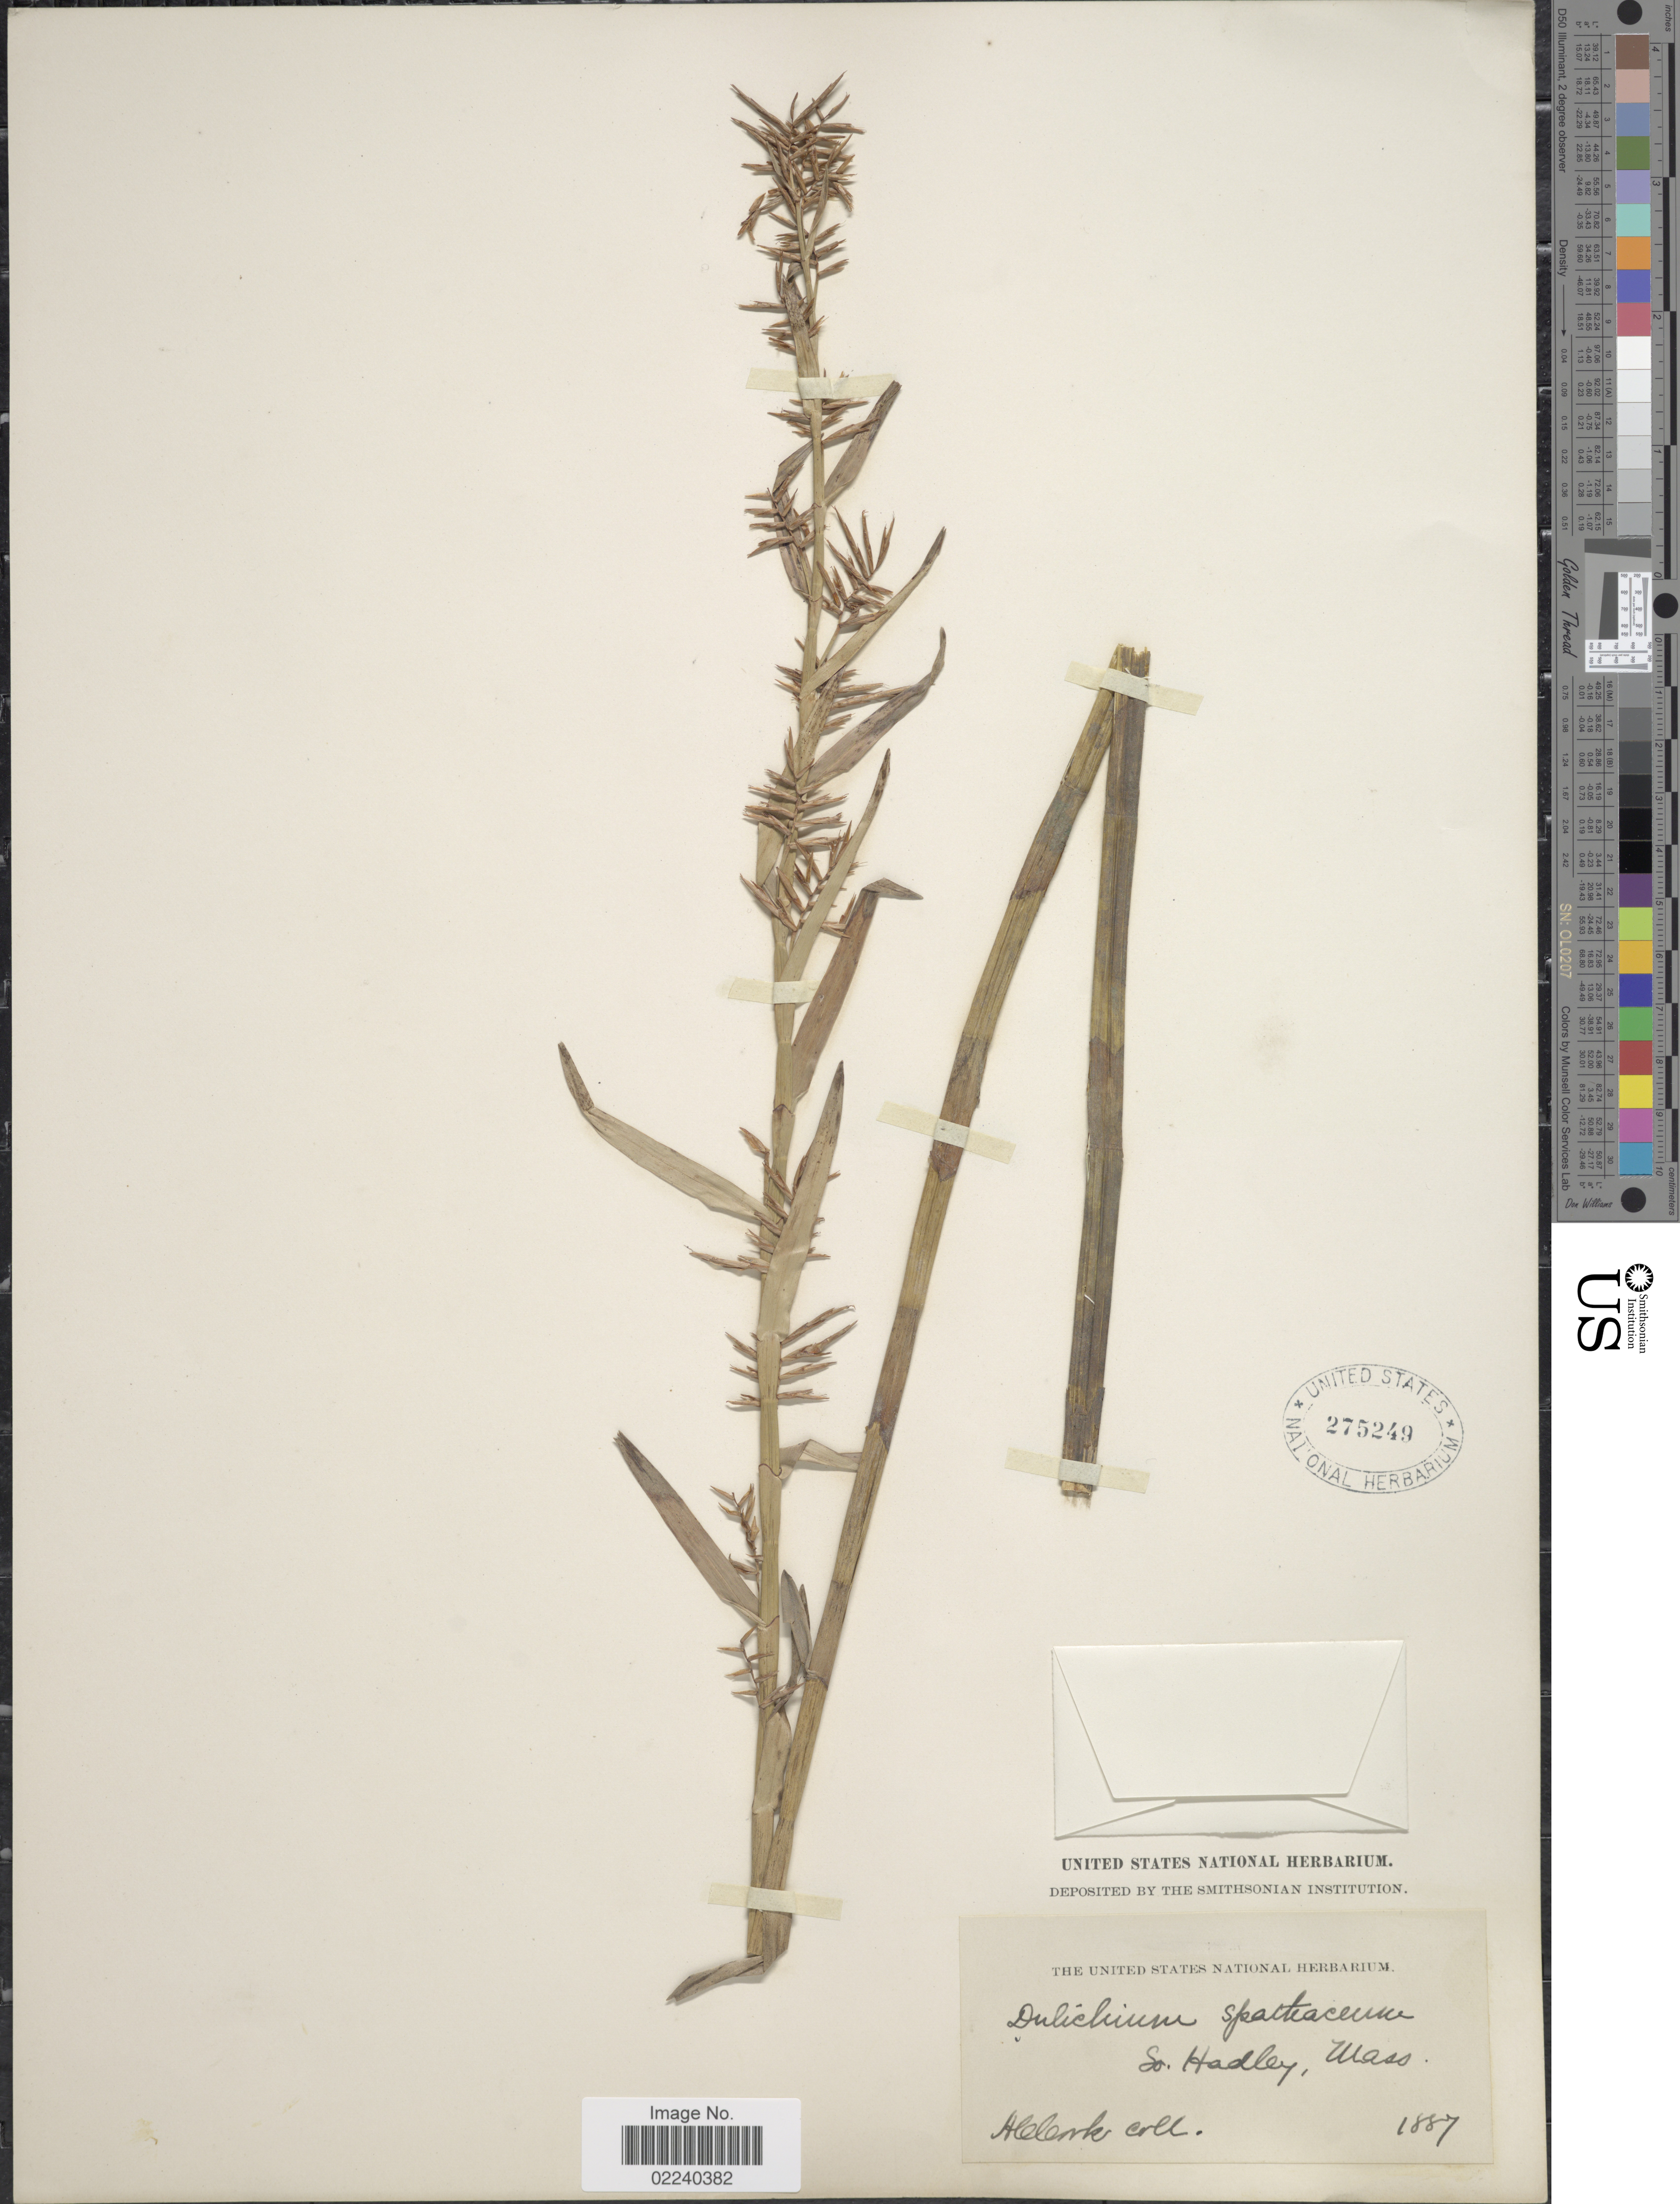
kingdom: Plantae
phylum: Tracheophyta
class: Liliopsida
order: Poales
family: Cyperaceae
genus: Dulichium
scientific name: Dulichium arundinaceum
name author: (L.) Britton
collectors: A. Cook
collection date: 1887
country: United States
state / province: Massachusetts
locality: So. Hadley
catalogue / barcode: US 275249